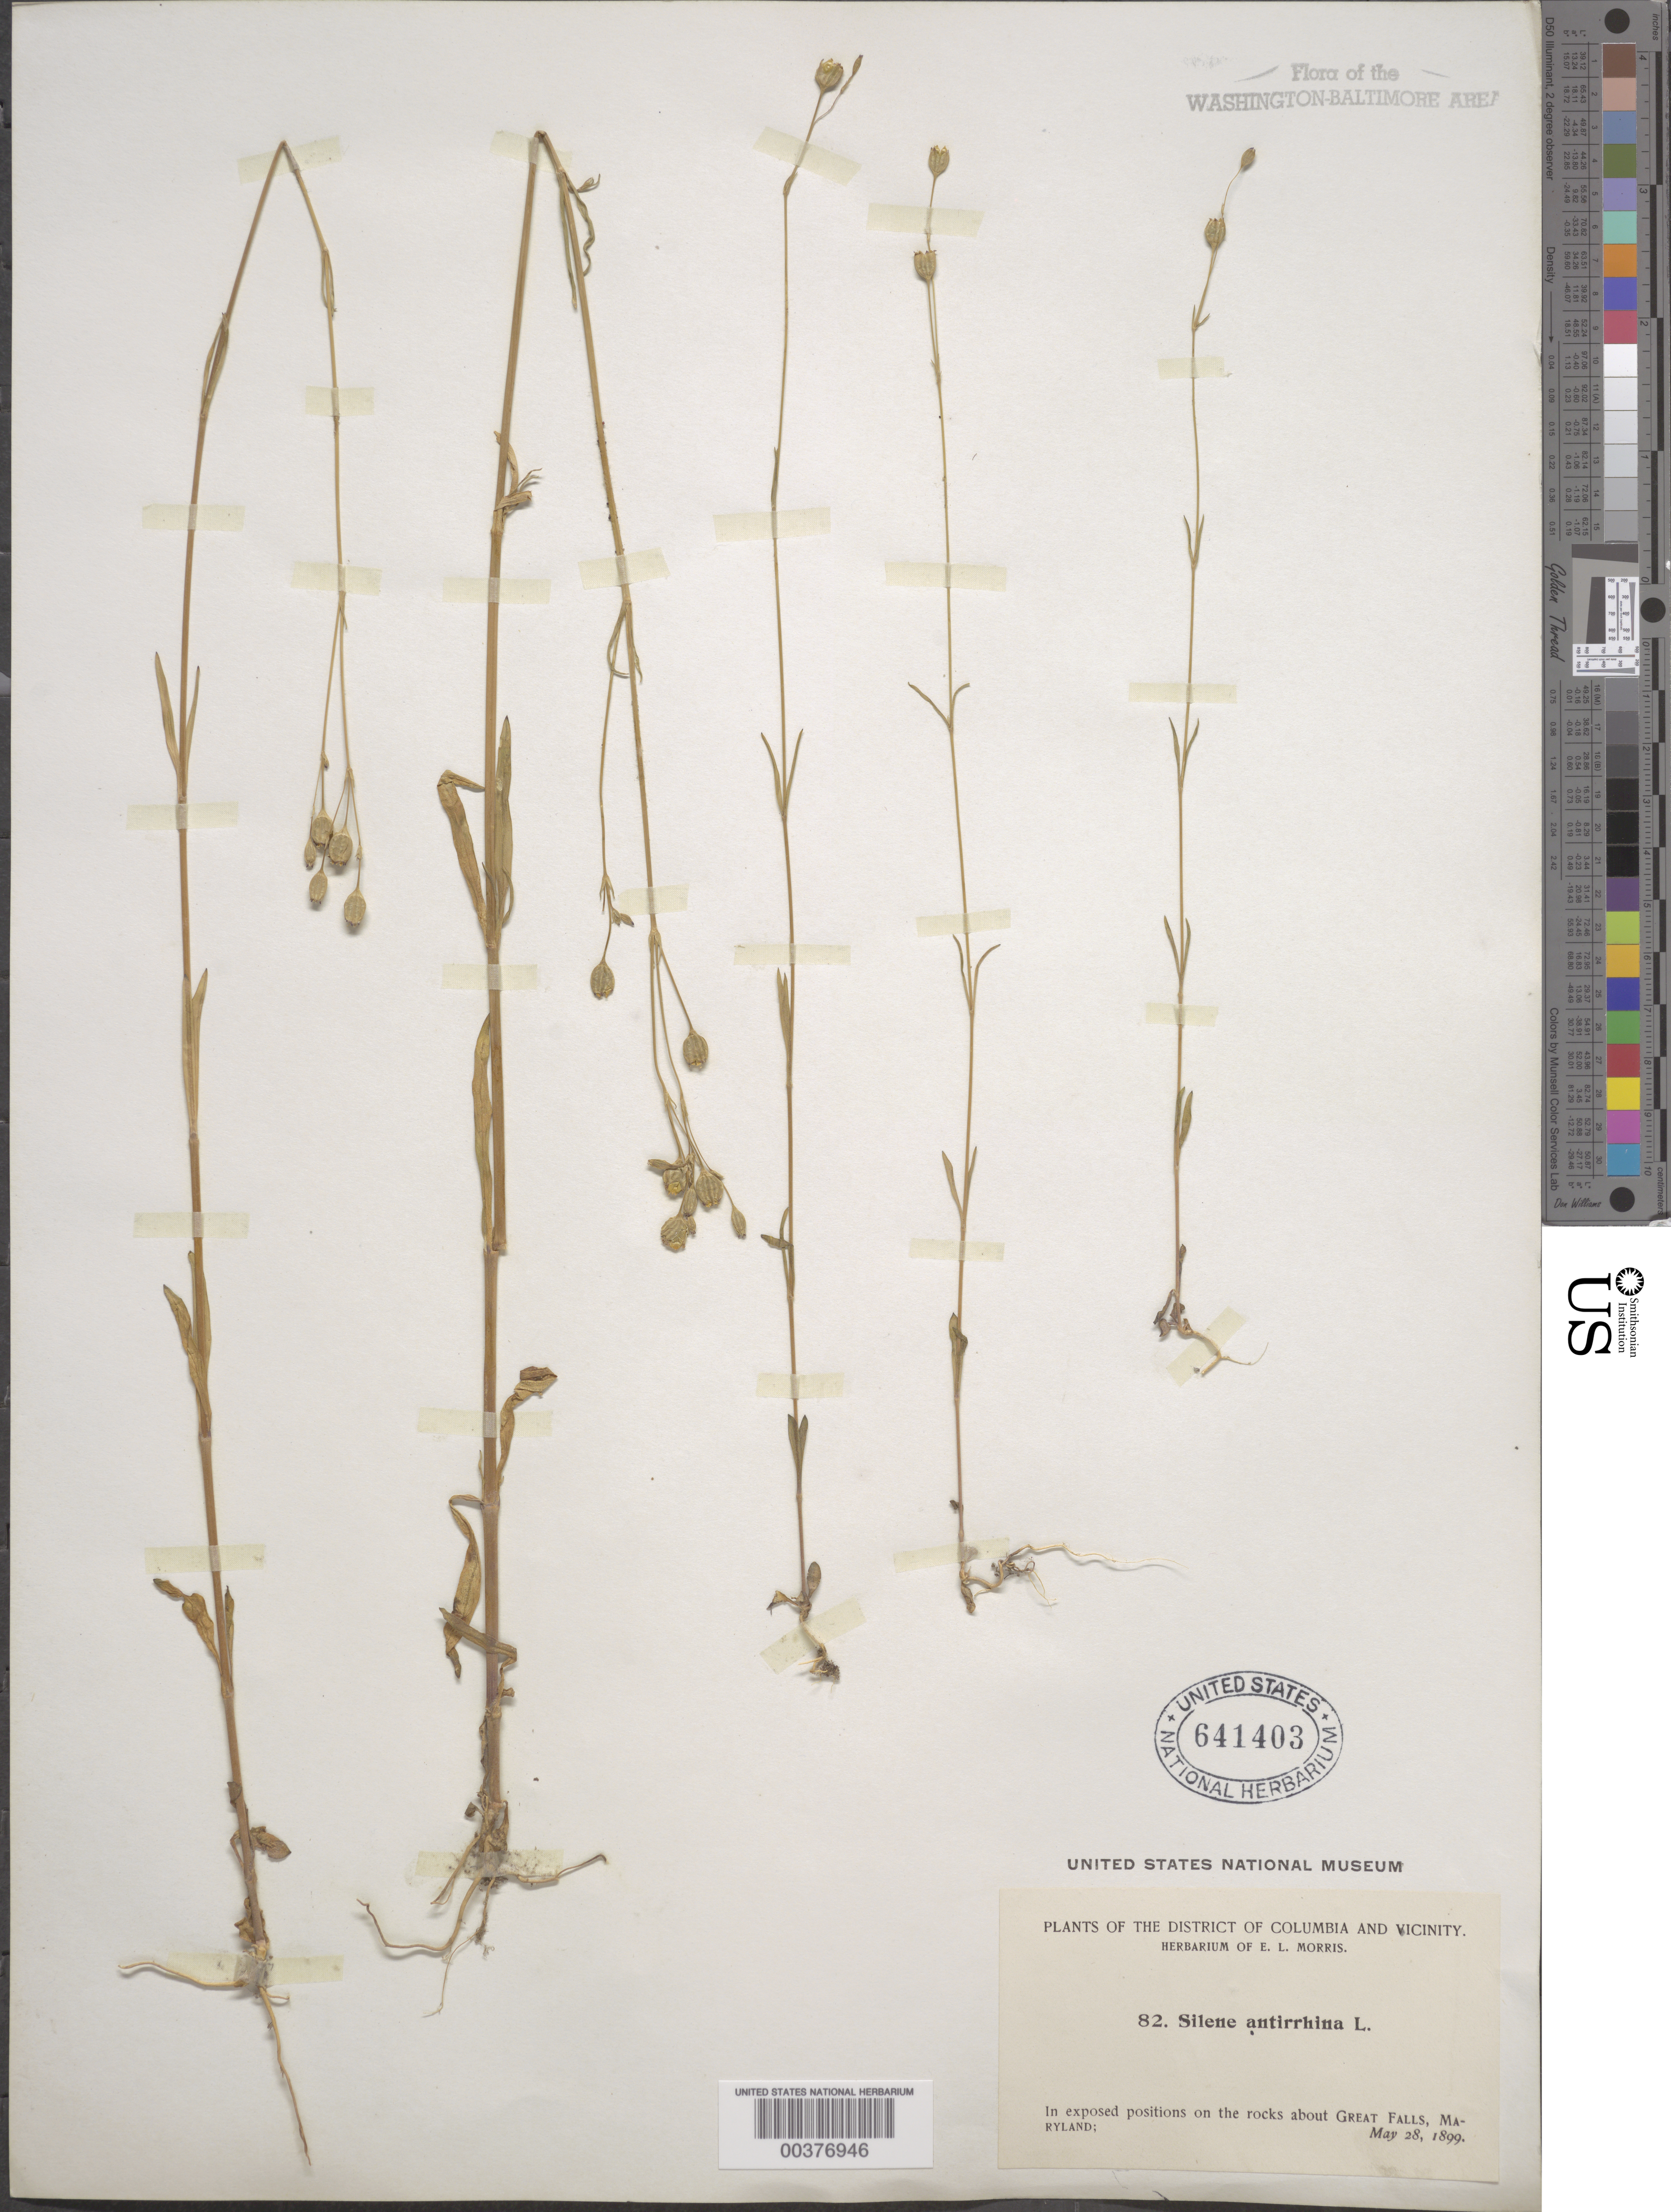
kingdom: Plantae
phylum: Tracheophyta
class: Magnoliopsida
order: Caryophyllales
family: Caryophyllaceae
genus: Silene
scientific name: Silene antirrhina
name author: L.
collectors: E. L. Morris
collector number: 82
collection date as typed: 28 May 1899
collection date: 1899-05-28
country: United States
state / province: Maryland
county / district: Montgomery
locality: Great Falls C. & O. Canal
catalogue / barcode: US 641403